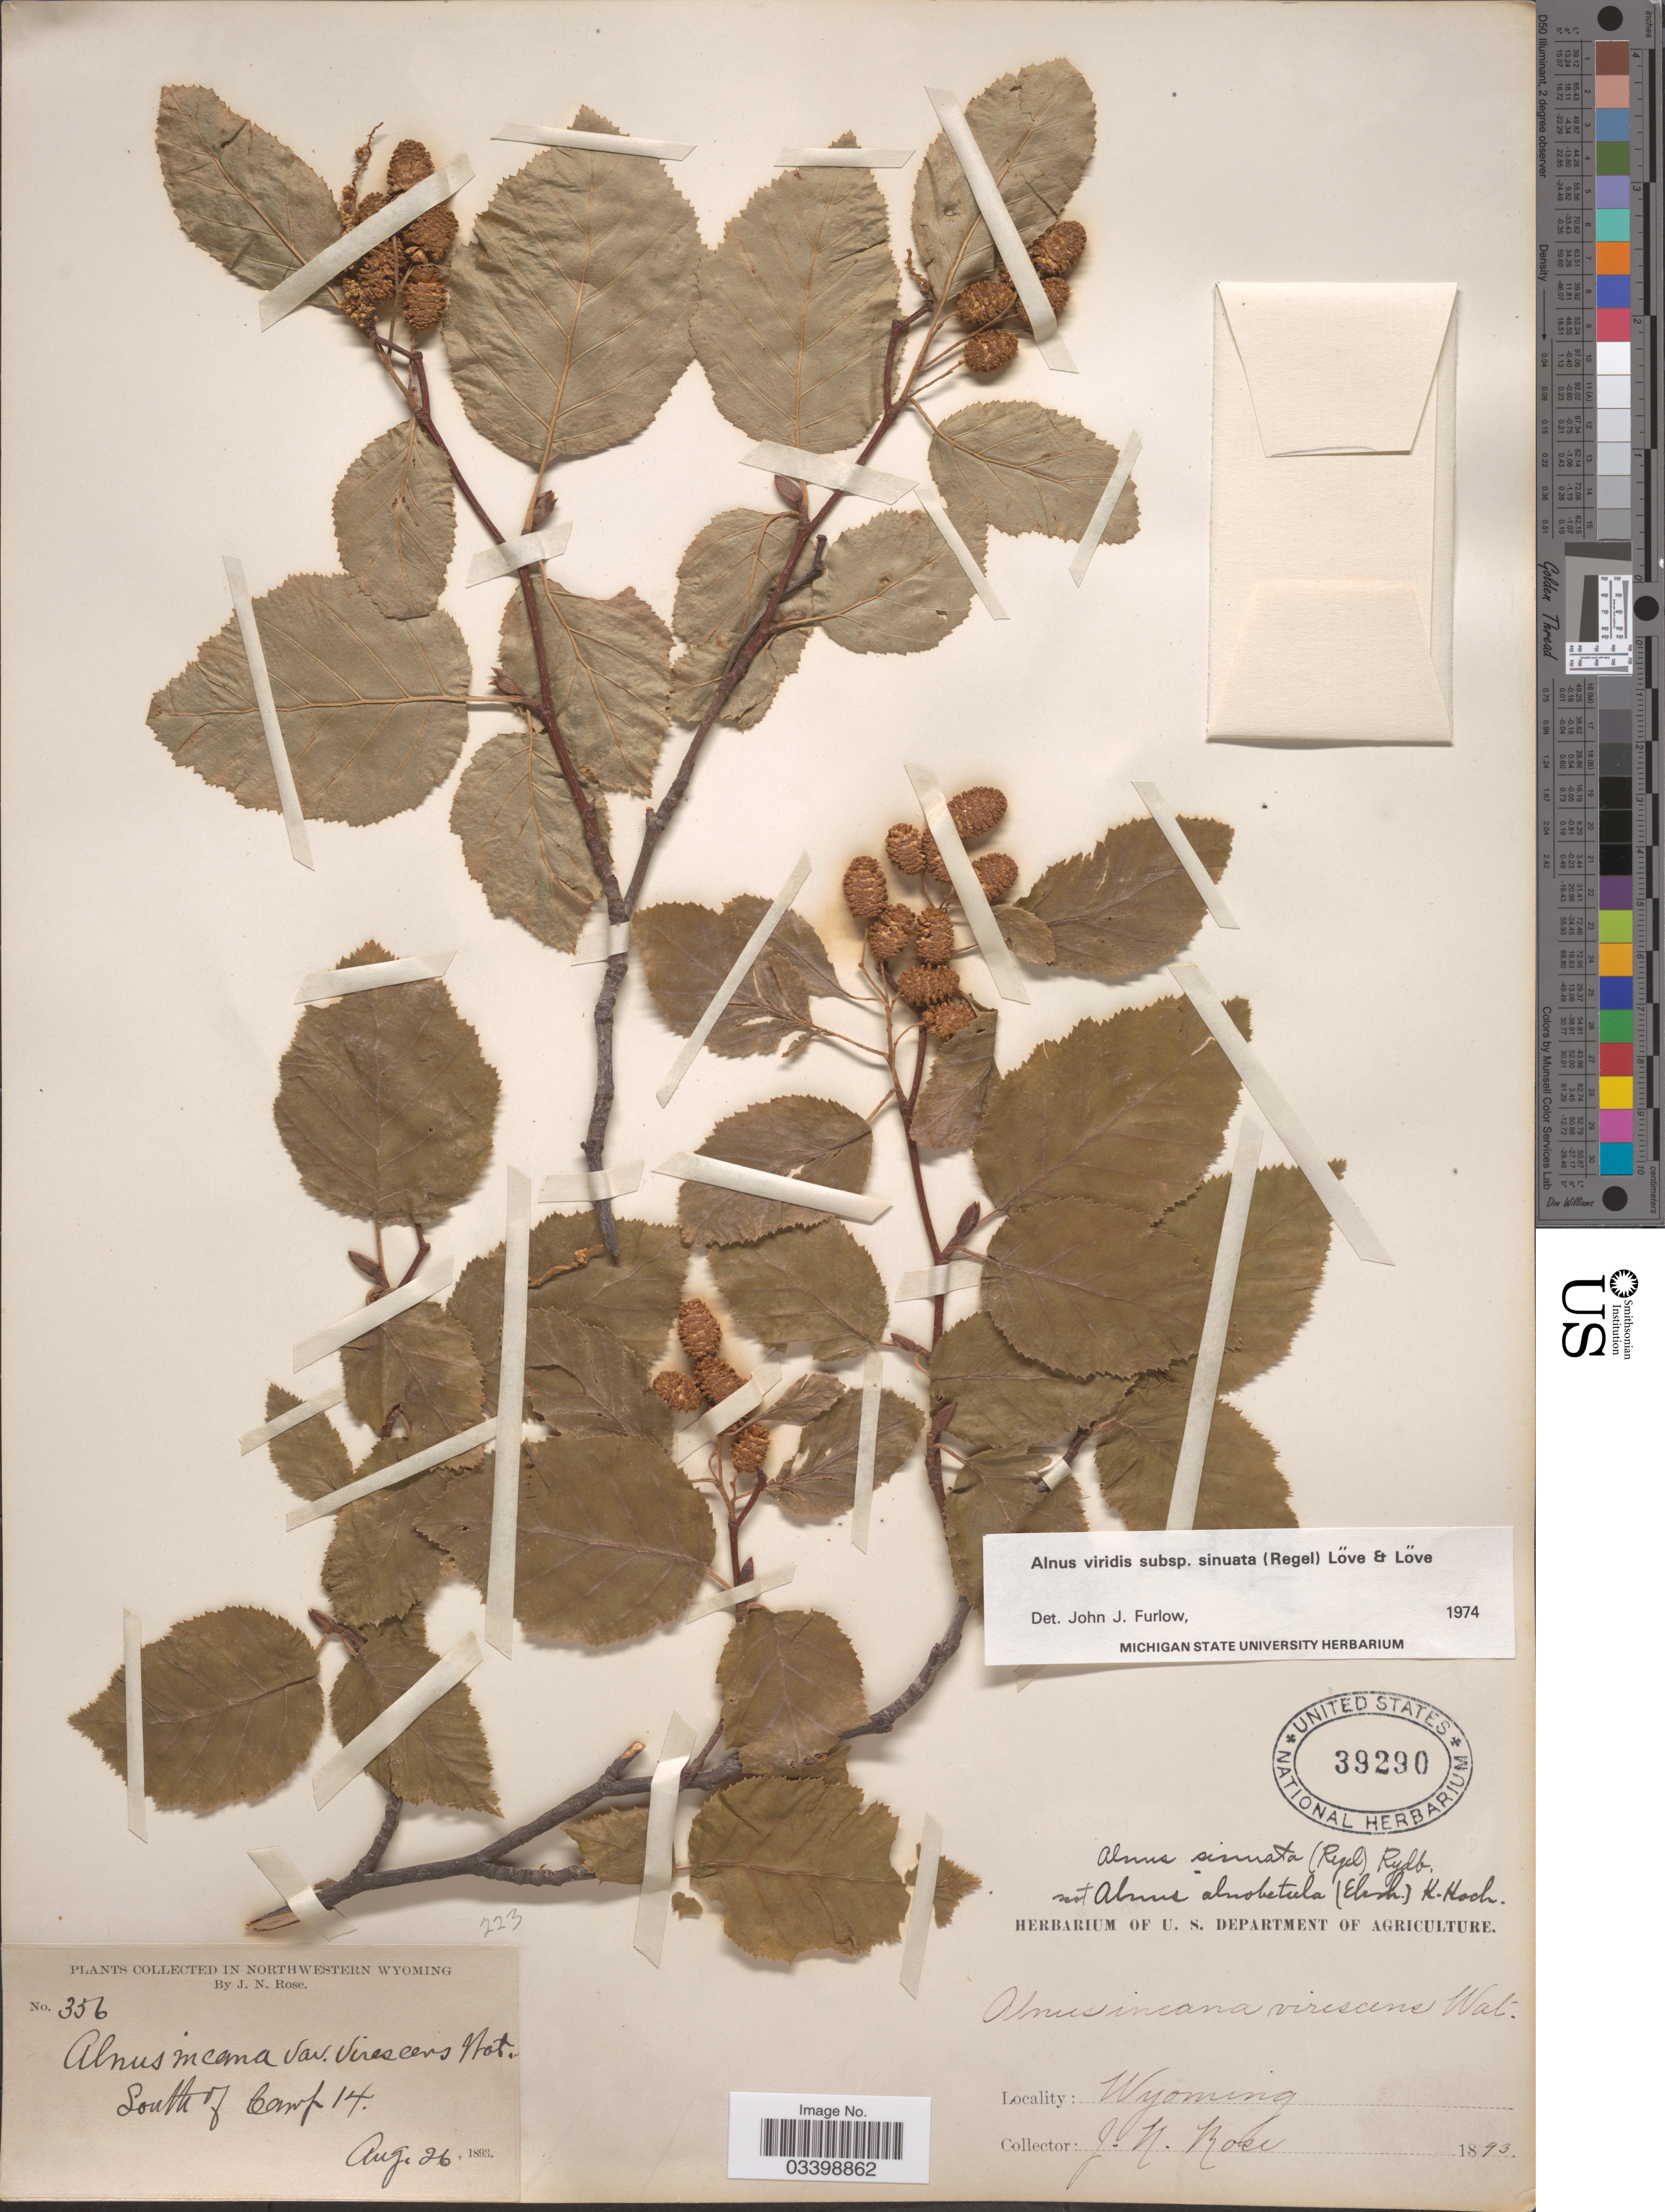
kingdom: Plantae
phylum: Tracheophyta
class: Magnoliopsida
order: Fagales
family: Betulaceae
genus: Alnus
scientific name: Alnus viridis subsp. sinuata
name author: Regel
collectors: J. N. Rose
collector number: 356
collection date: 1893-08-26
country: United States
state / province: Wyoming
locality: Northwestern Wyoming, South of Camp 14.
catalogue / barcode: US 39290